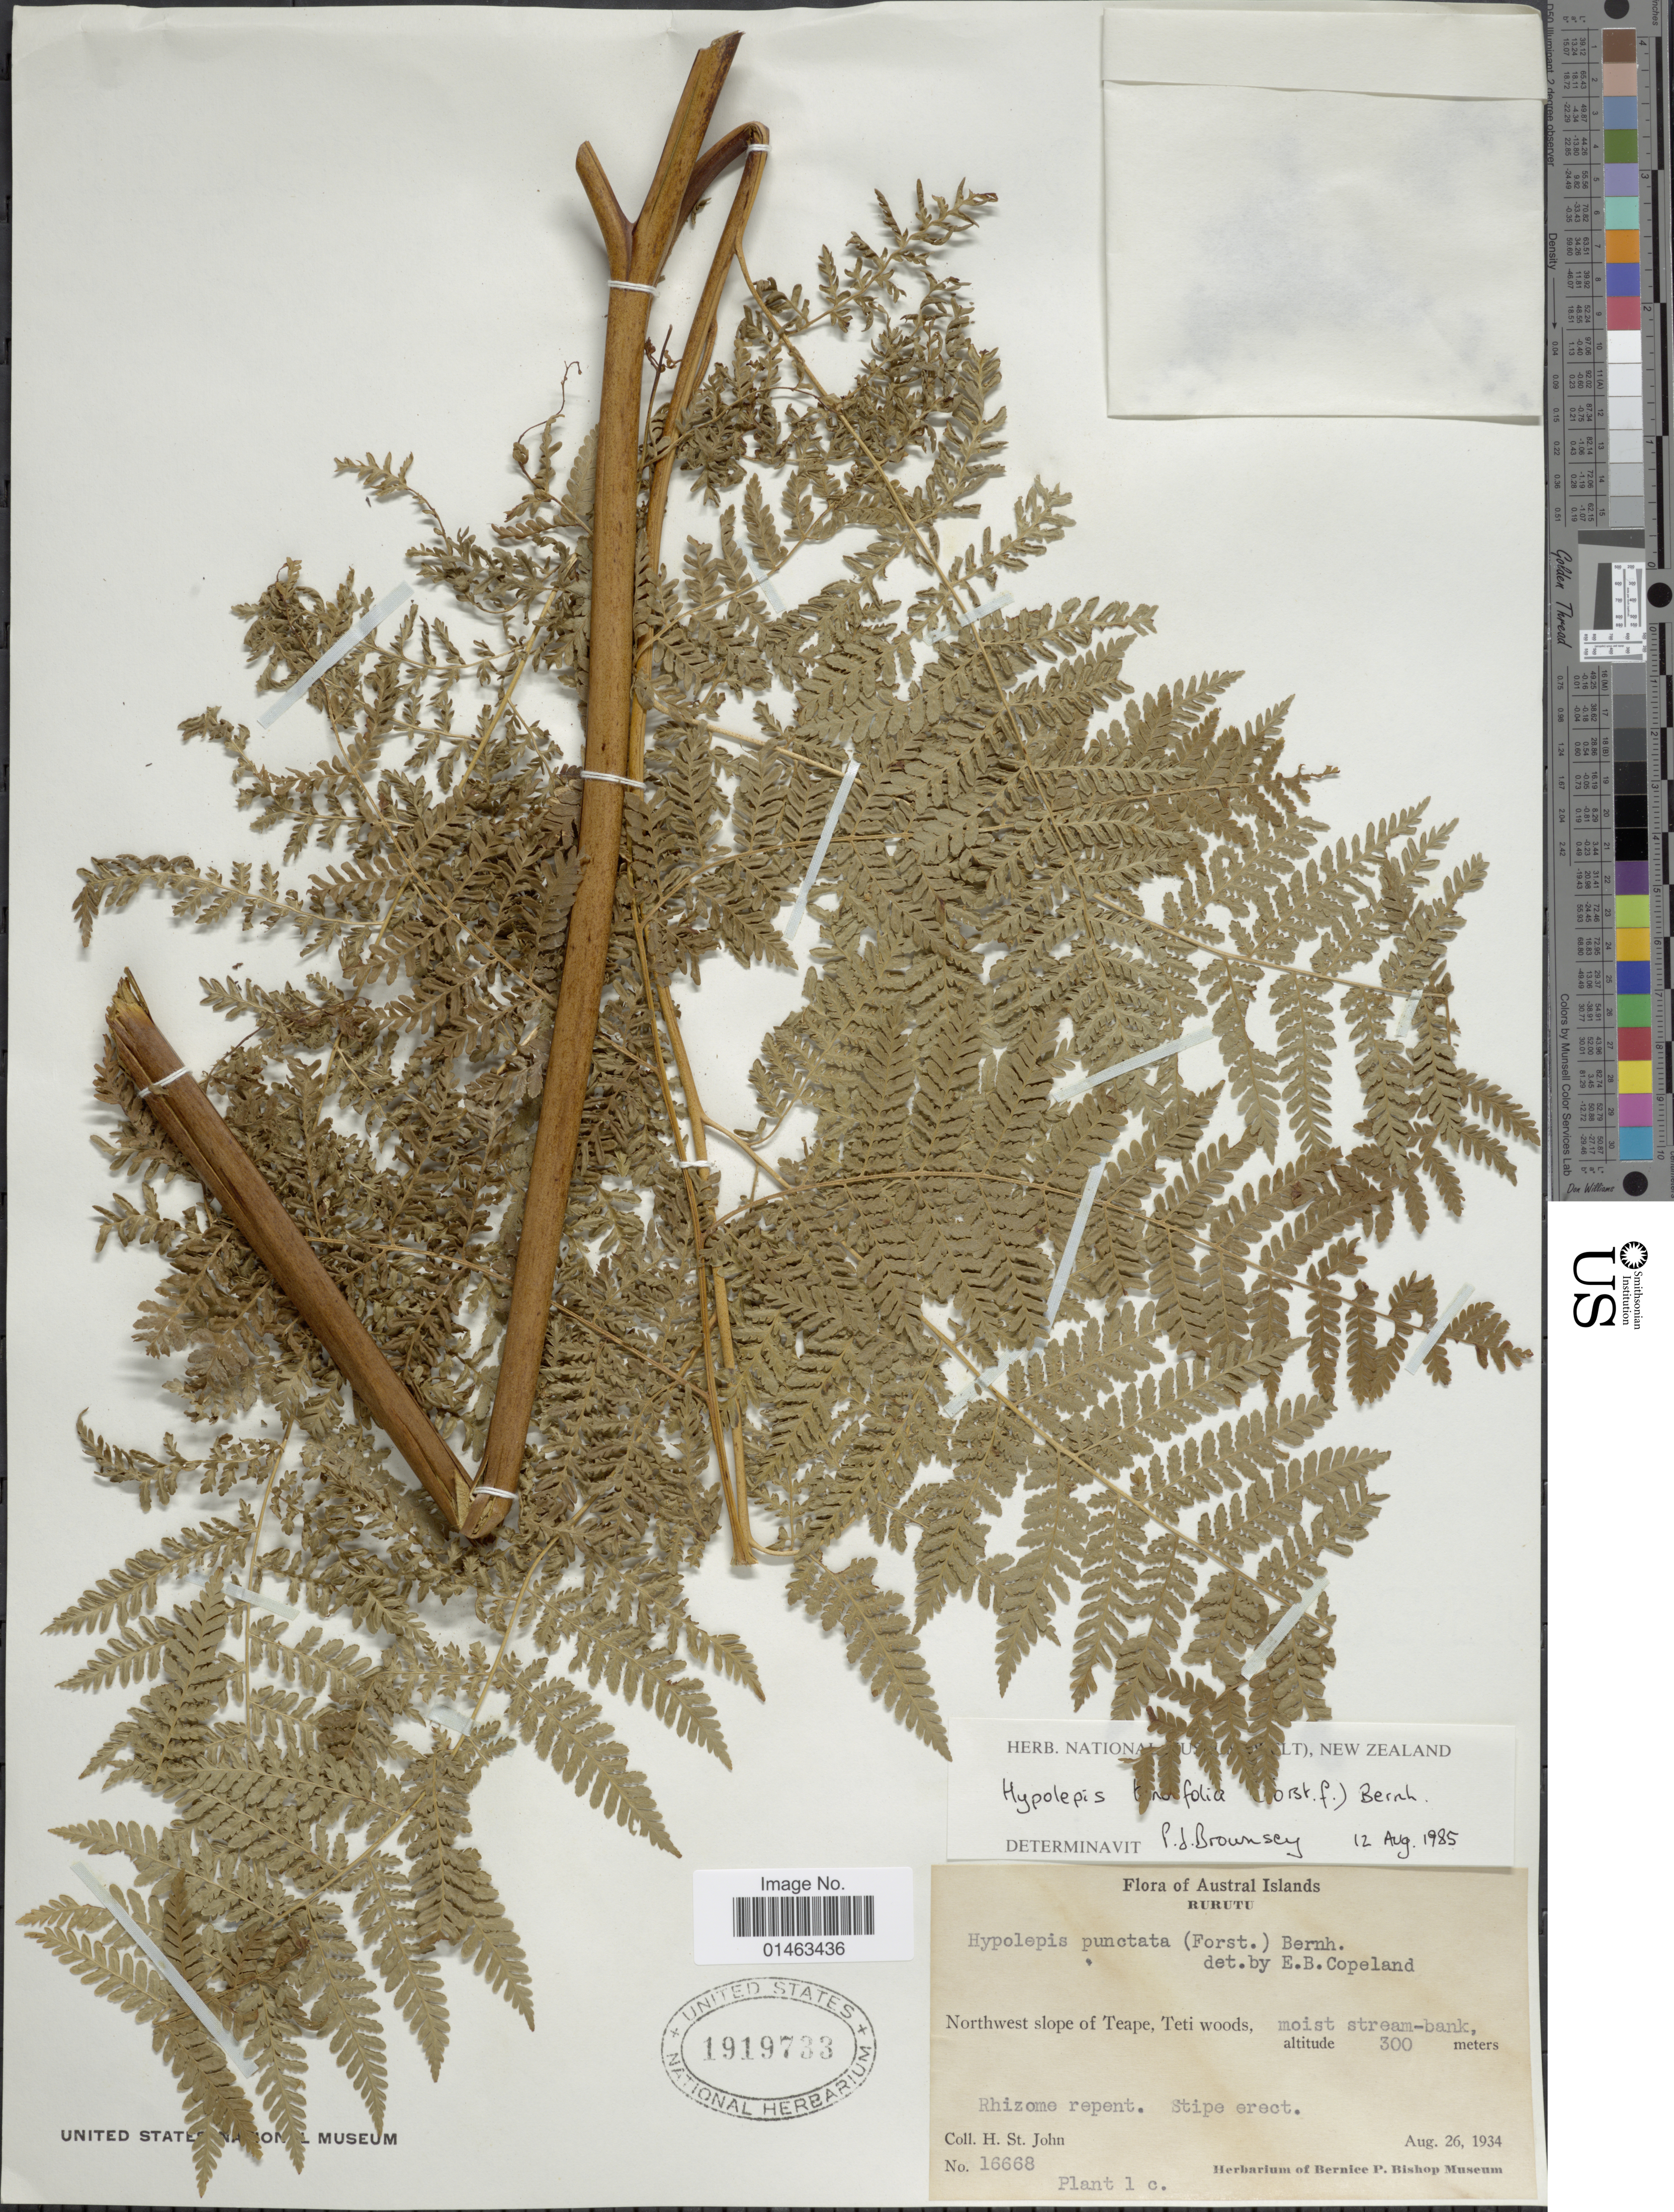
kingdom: Plantae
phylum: Tracheophyta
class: Polypodiopsida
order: Polypodiales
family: Dennstaedtiaceae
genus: Hypolepis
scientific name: Hypolepis tenuifolia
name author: (G. Forst.) Bernh.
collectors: H. St. John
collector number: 16668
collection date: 1934-08-26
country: French Polynesia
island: Rurutu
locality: Austral Islands, Rurutu. Northwest slope of Teape, Teti woods.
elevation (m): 300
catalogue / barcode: US 1919733